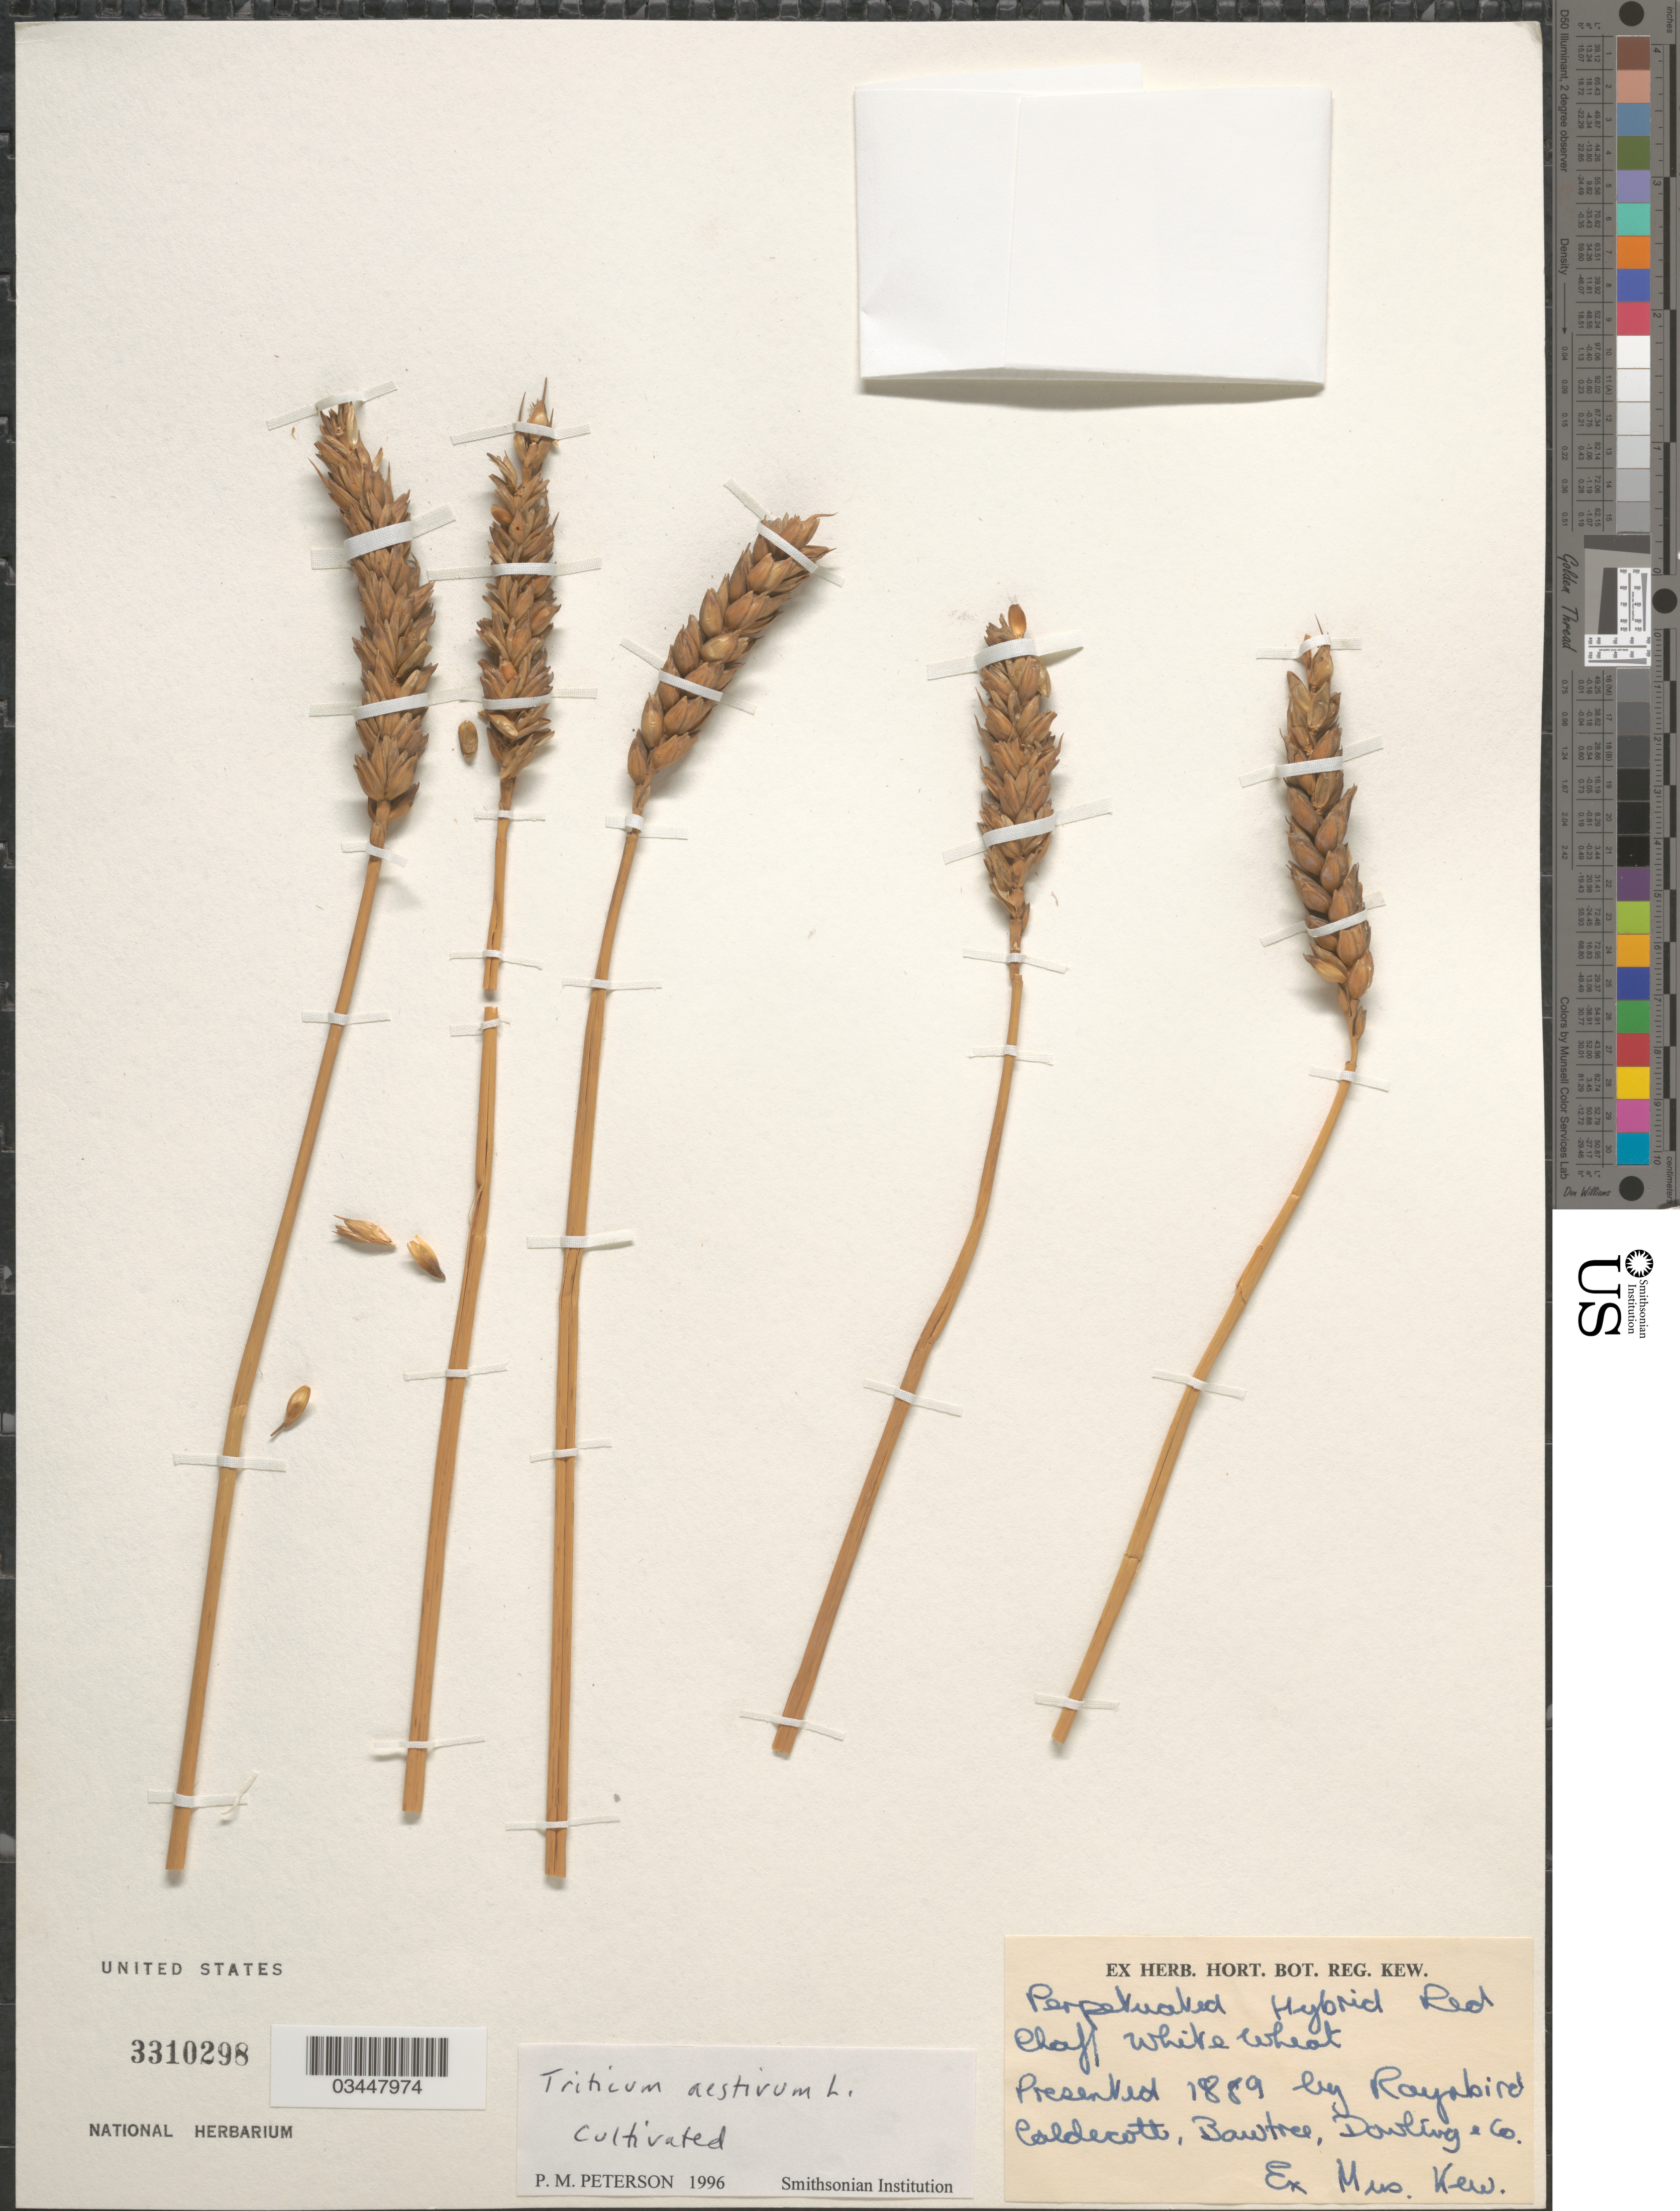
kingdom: Plantae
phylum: Tracheophyta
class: Liliopsida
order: Poales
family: Poaceae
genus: Triticum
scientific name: Triticum aestivum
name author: L.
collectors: ex herb. Hort. Reg. Kew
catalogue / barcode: US 3310298